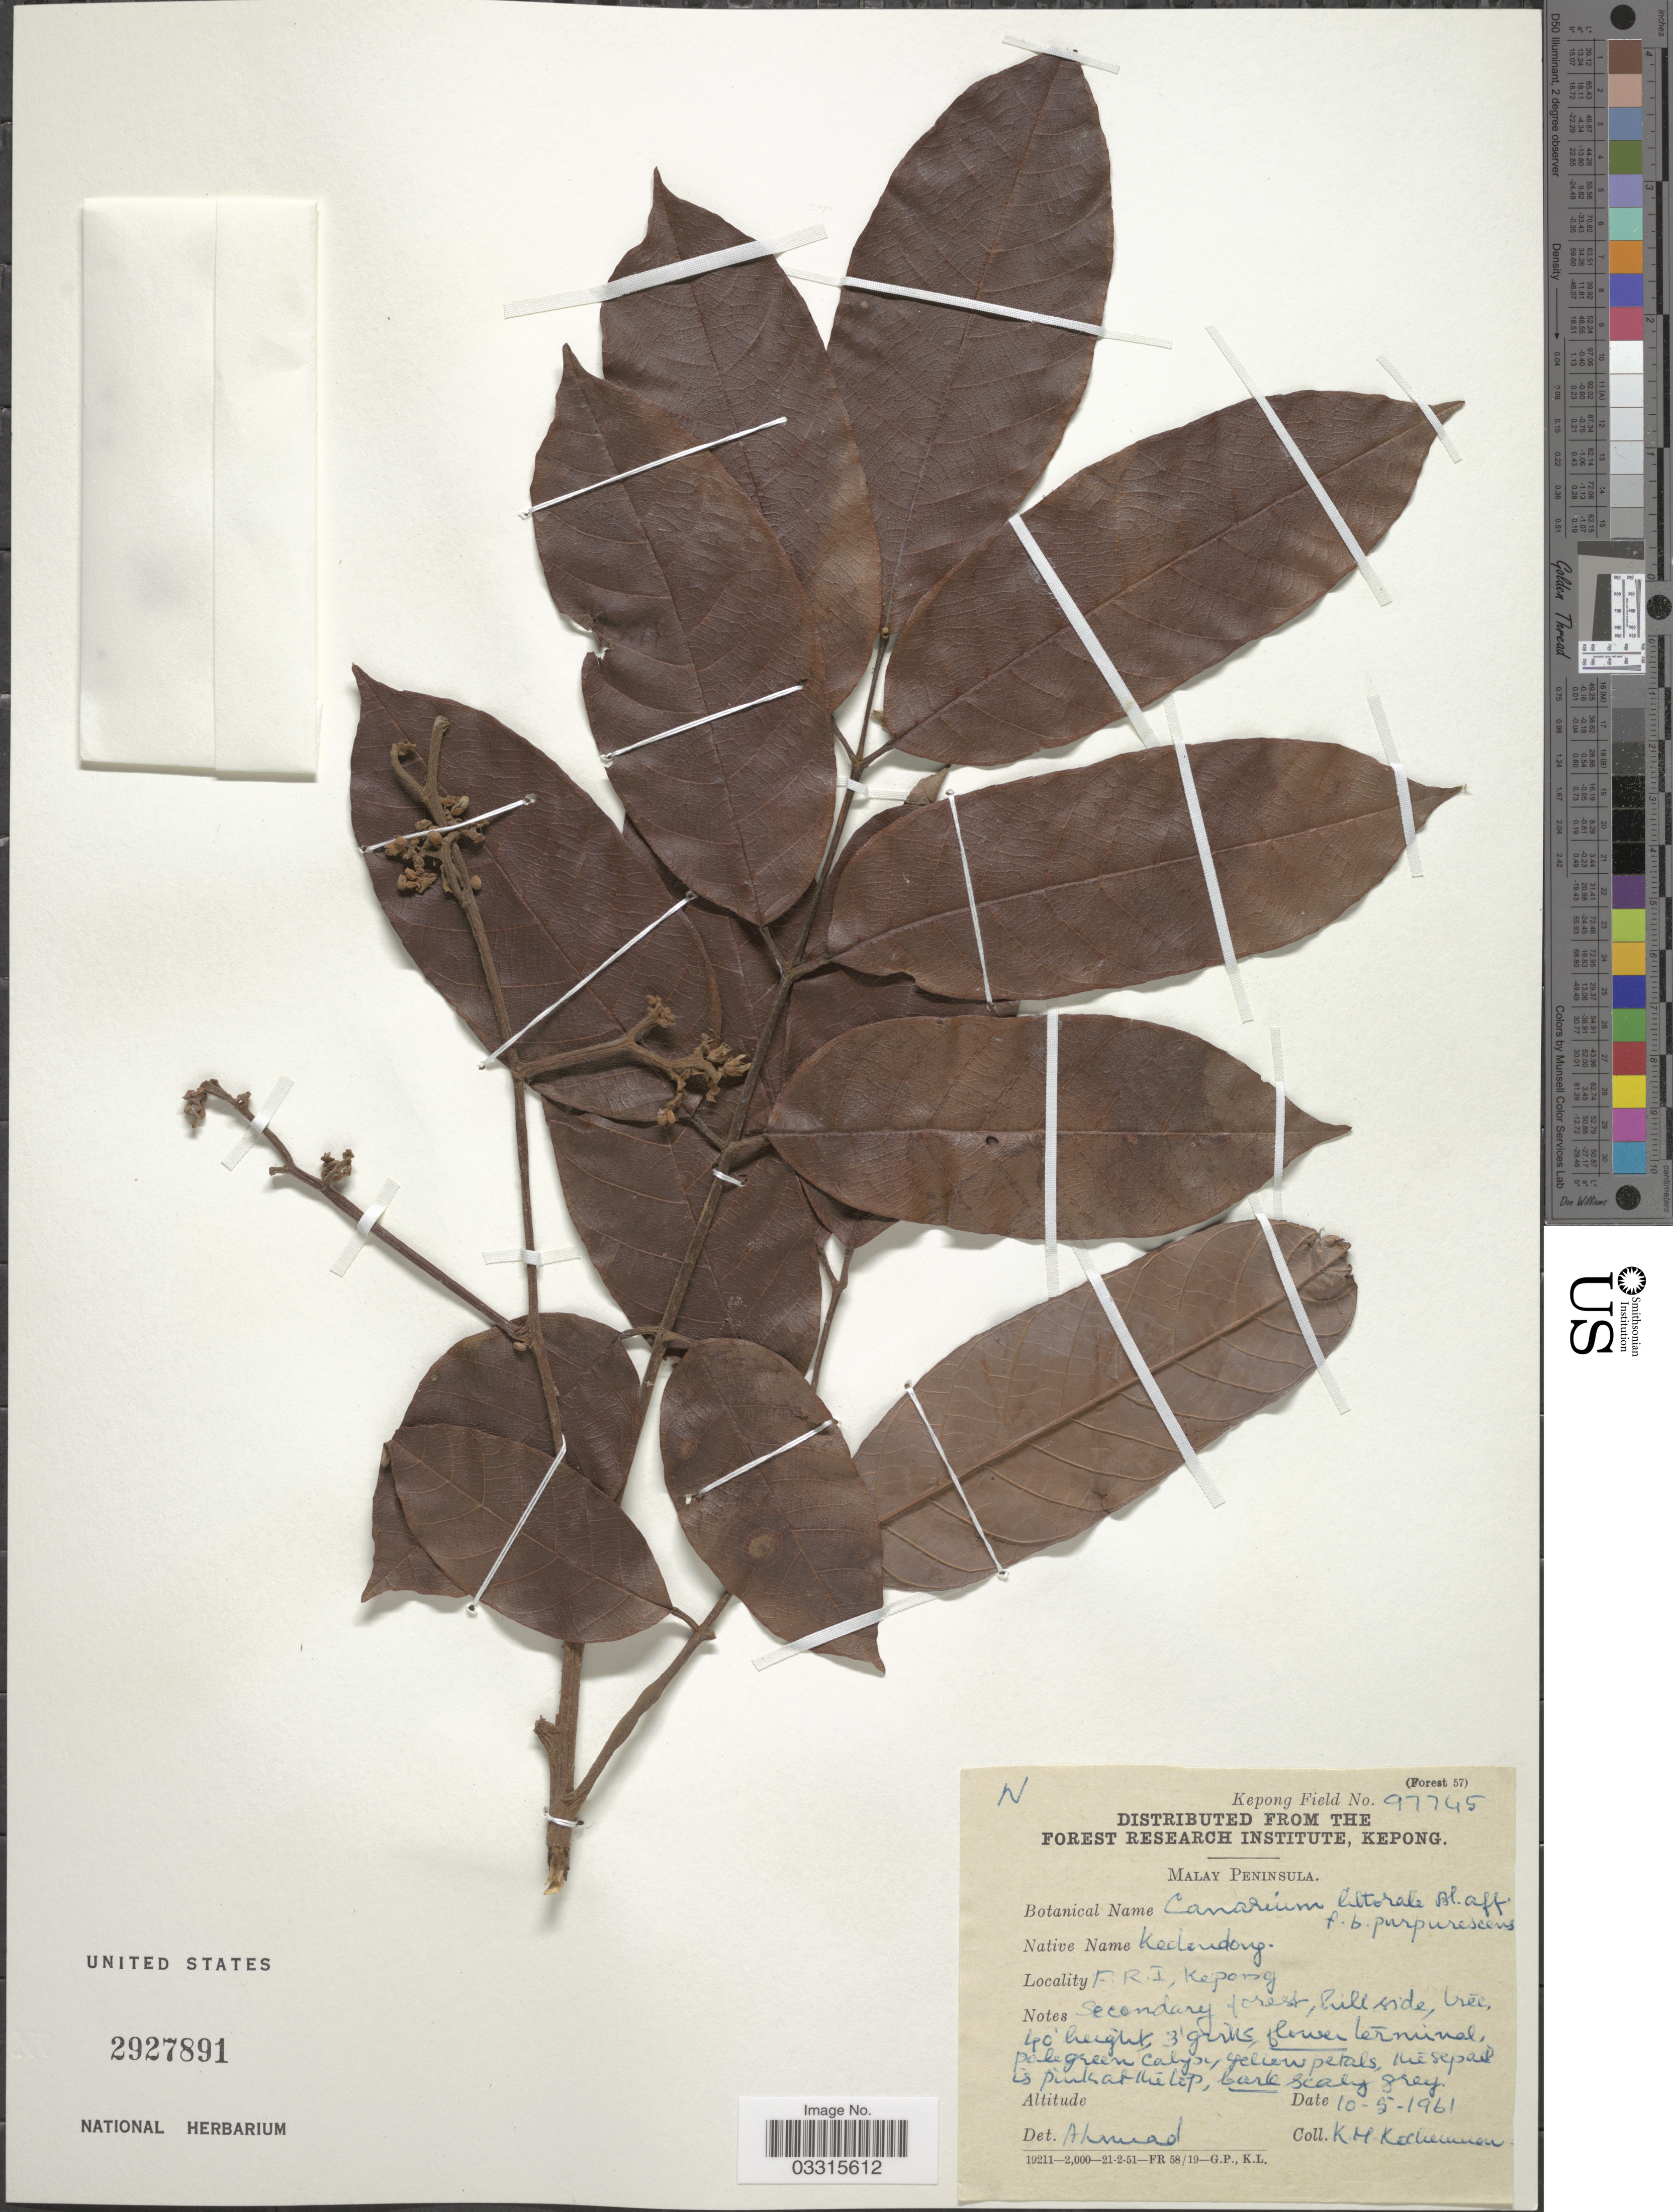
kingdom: Plantae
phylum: Tracheophyta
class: Magnoliopsida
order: Sapindales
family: Burseraceae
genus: Canarium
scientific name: Canarium littorale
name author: Blume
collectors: K. Kochummen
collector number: Kepong 97745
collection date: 1961-05-10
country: Malaysia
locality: Malay Peninsula. F. R. I., Kepong.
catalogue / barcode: US 2927891